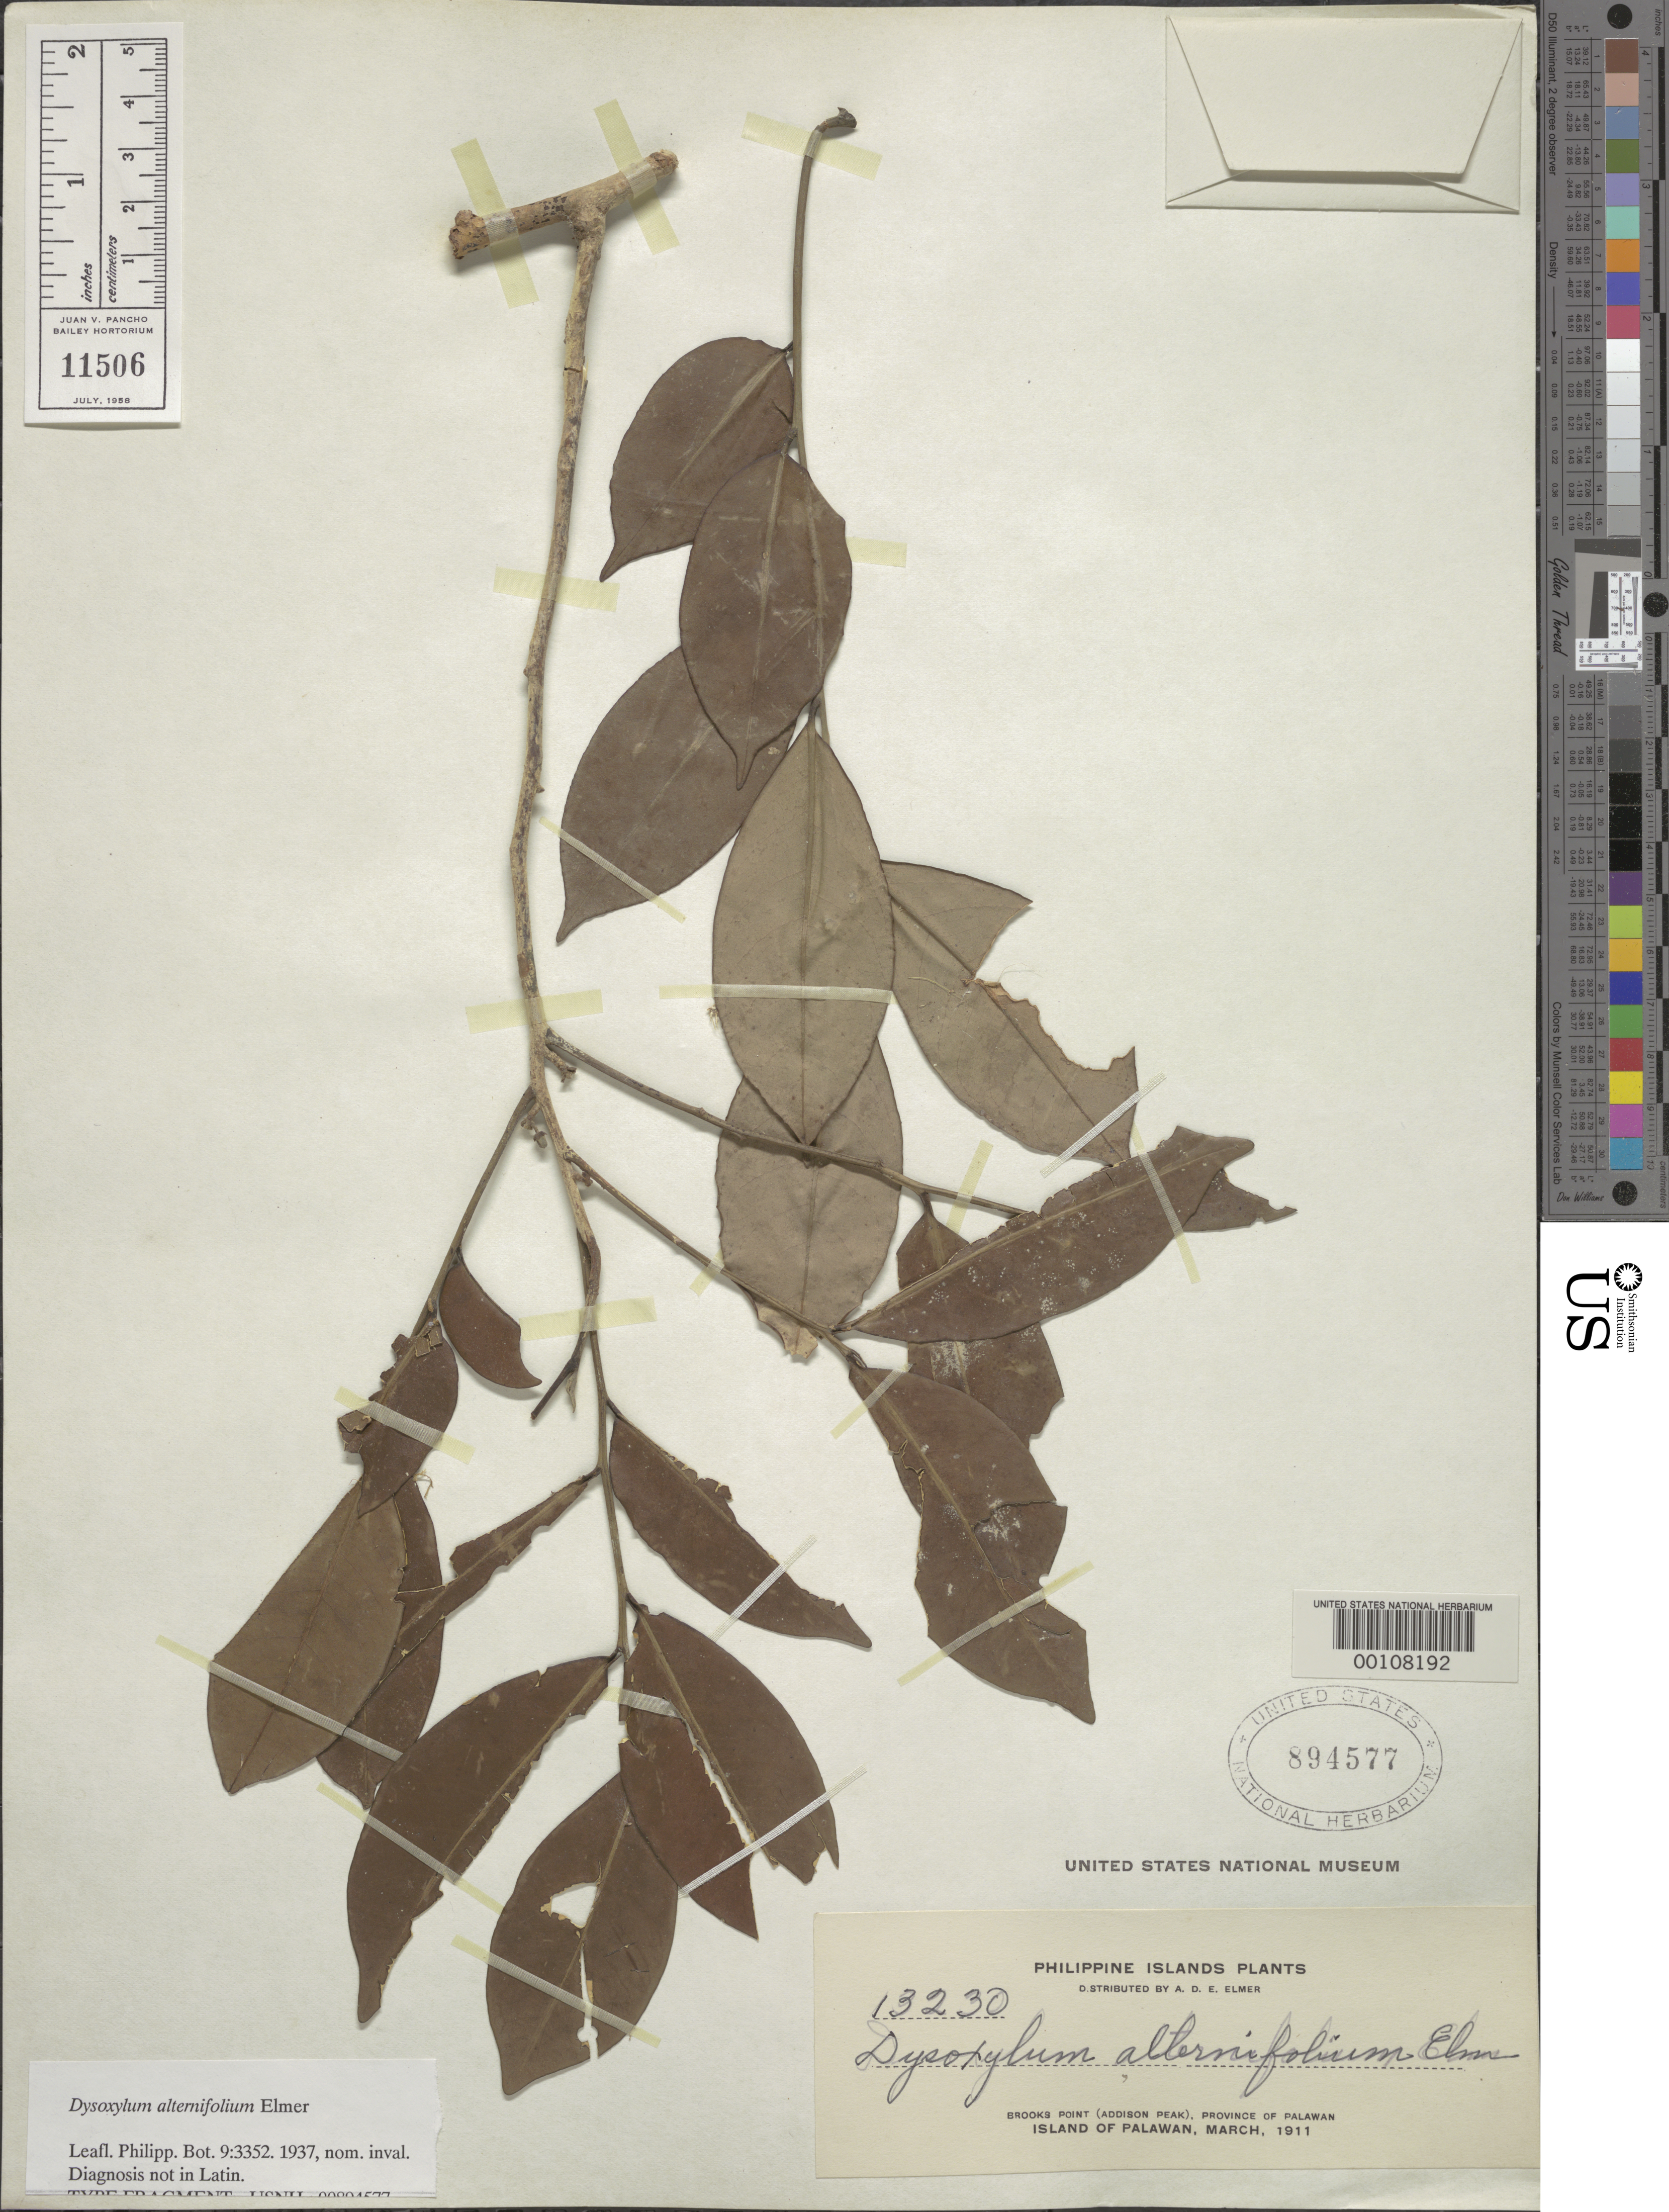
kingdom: Plantae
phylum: Tracheophyta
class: Magnoliopsida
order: Sapindales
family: Meliaceae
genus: Dysoxylum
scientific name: Dysoxylum brachybotrys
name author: Merr.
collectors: A. D. E. Elmer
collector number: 13230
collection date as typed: Mar 1911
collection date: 1911-03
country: Philippines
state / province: Mimaropa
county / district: Palawan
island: Palawan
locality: Brooks point, addison peak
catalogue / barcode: US 894577